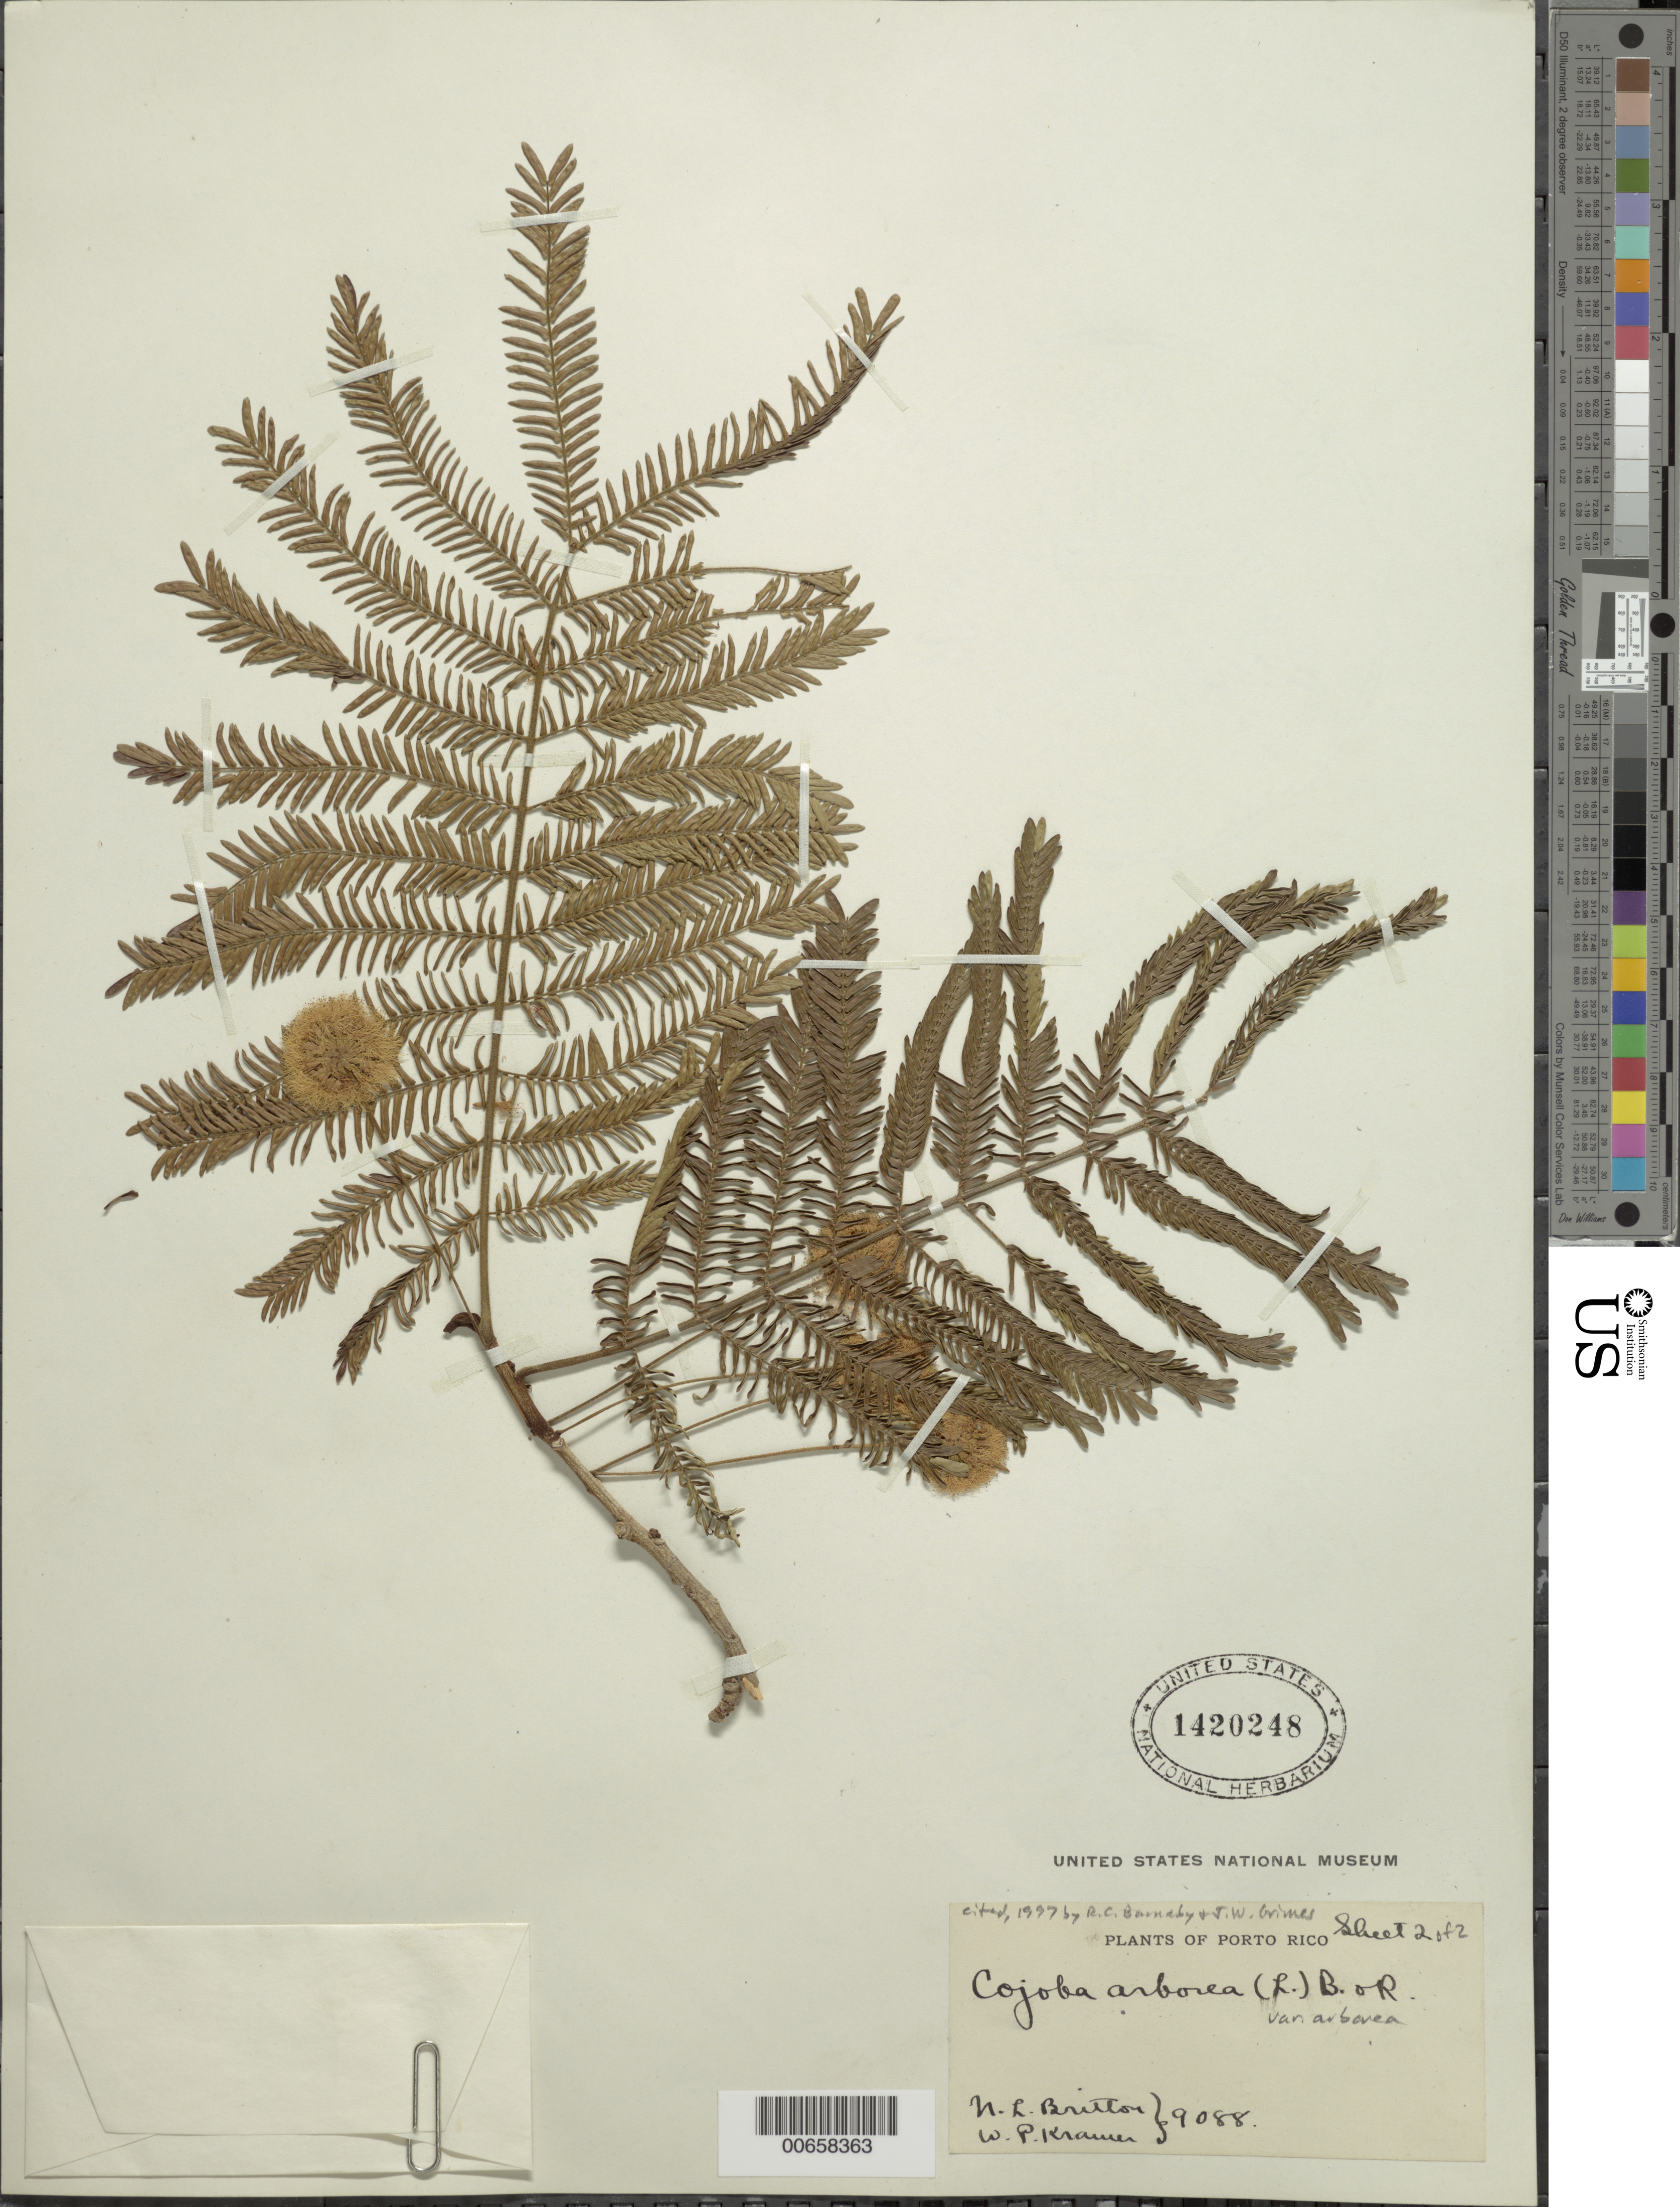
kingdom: Plantae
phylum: Tracheophyta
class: Magnoliopsida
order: Fabales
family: Fabaceae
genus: Cojoba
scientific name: Cojoba arborea var. arborea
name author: (L.) Britton & Rose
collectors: N. Britton & W. Kramer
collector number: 9088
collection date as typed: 23 Mar 1928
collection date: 1928-03-23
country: Puerto Rico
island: Greater Antilles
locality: Coamo Springs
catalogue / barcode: US 1420248